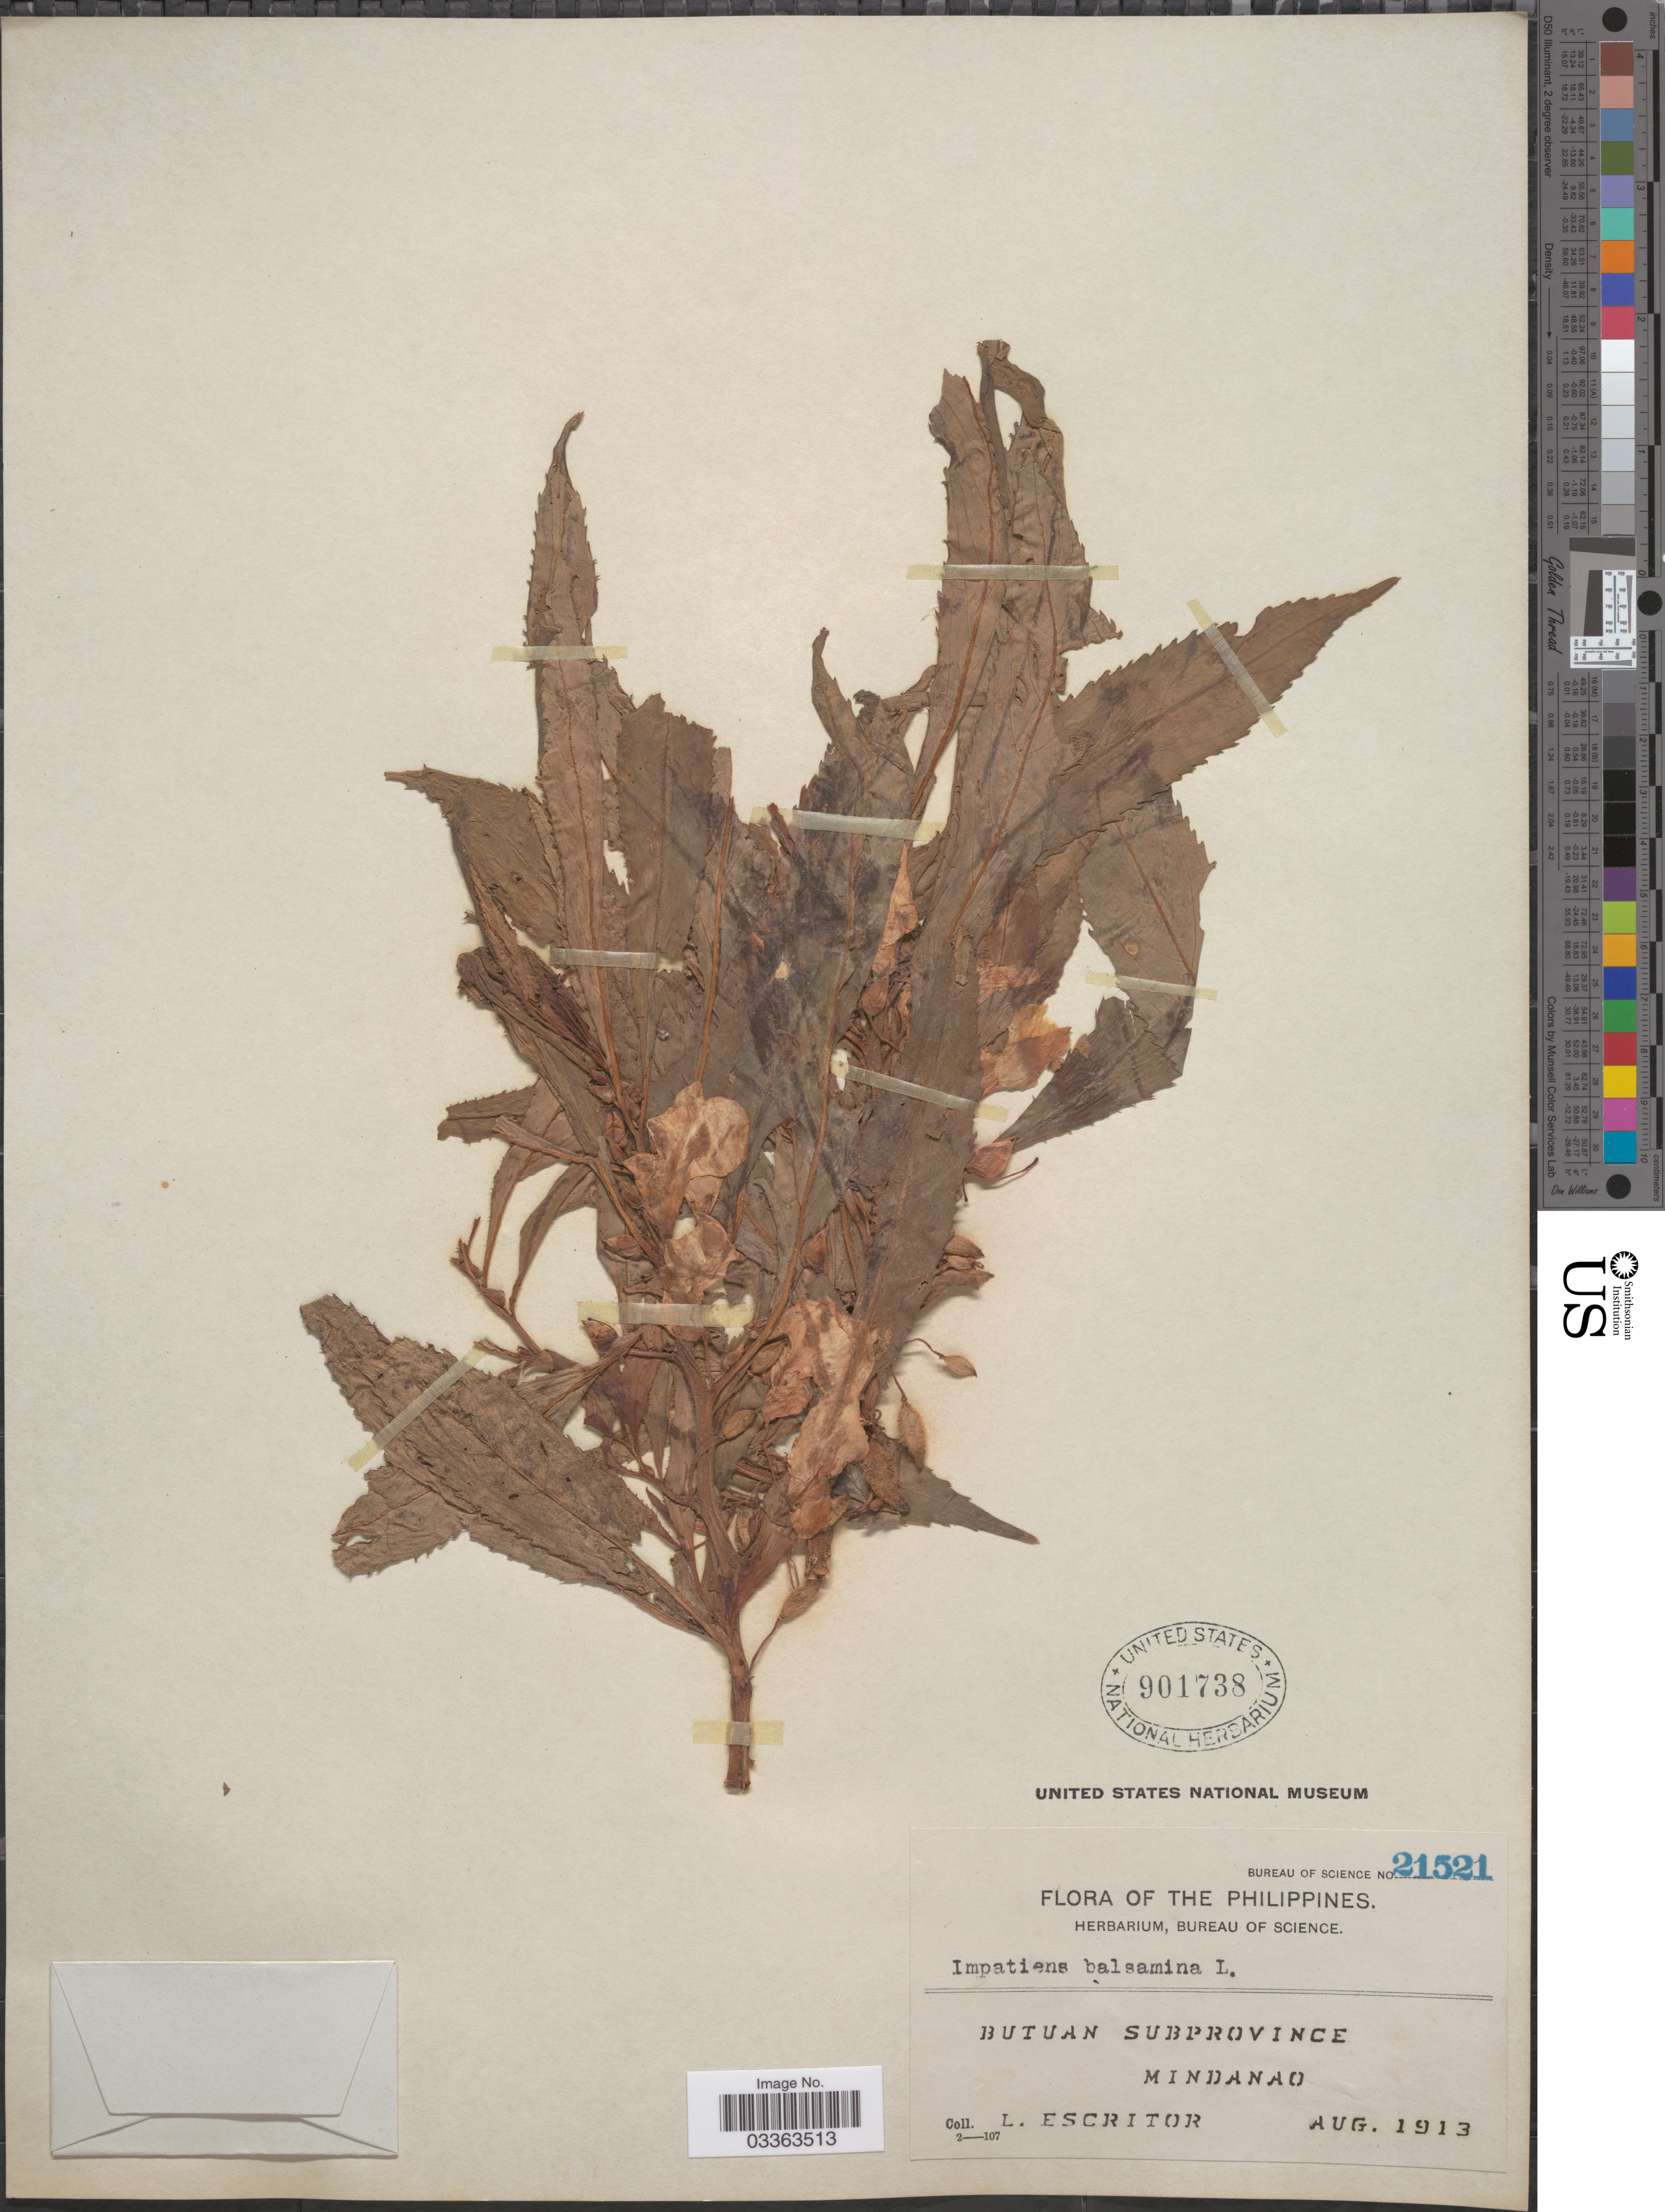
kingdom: Plantae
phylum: Tracheophyta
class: Magnoliopsida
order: Ericales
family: Balsaminaceae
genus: Impatiens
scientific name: Impatiens balsamina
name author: L.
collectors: L. Escritor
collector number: Bureau of Science 21521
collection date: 1913-08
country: Philippines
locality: Butuan Subprovince, Mindanao.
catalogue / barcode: US 901738